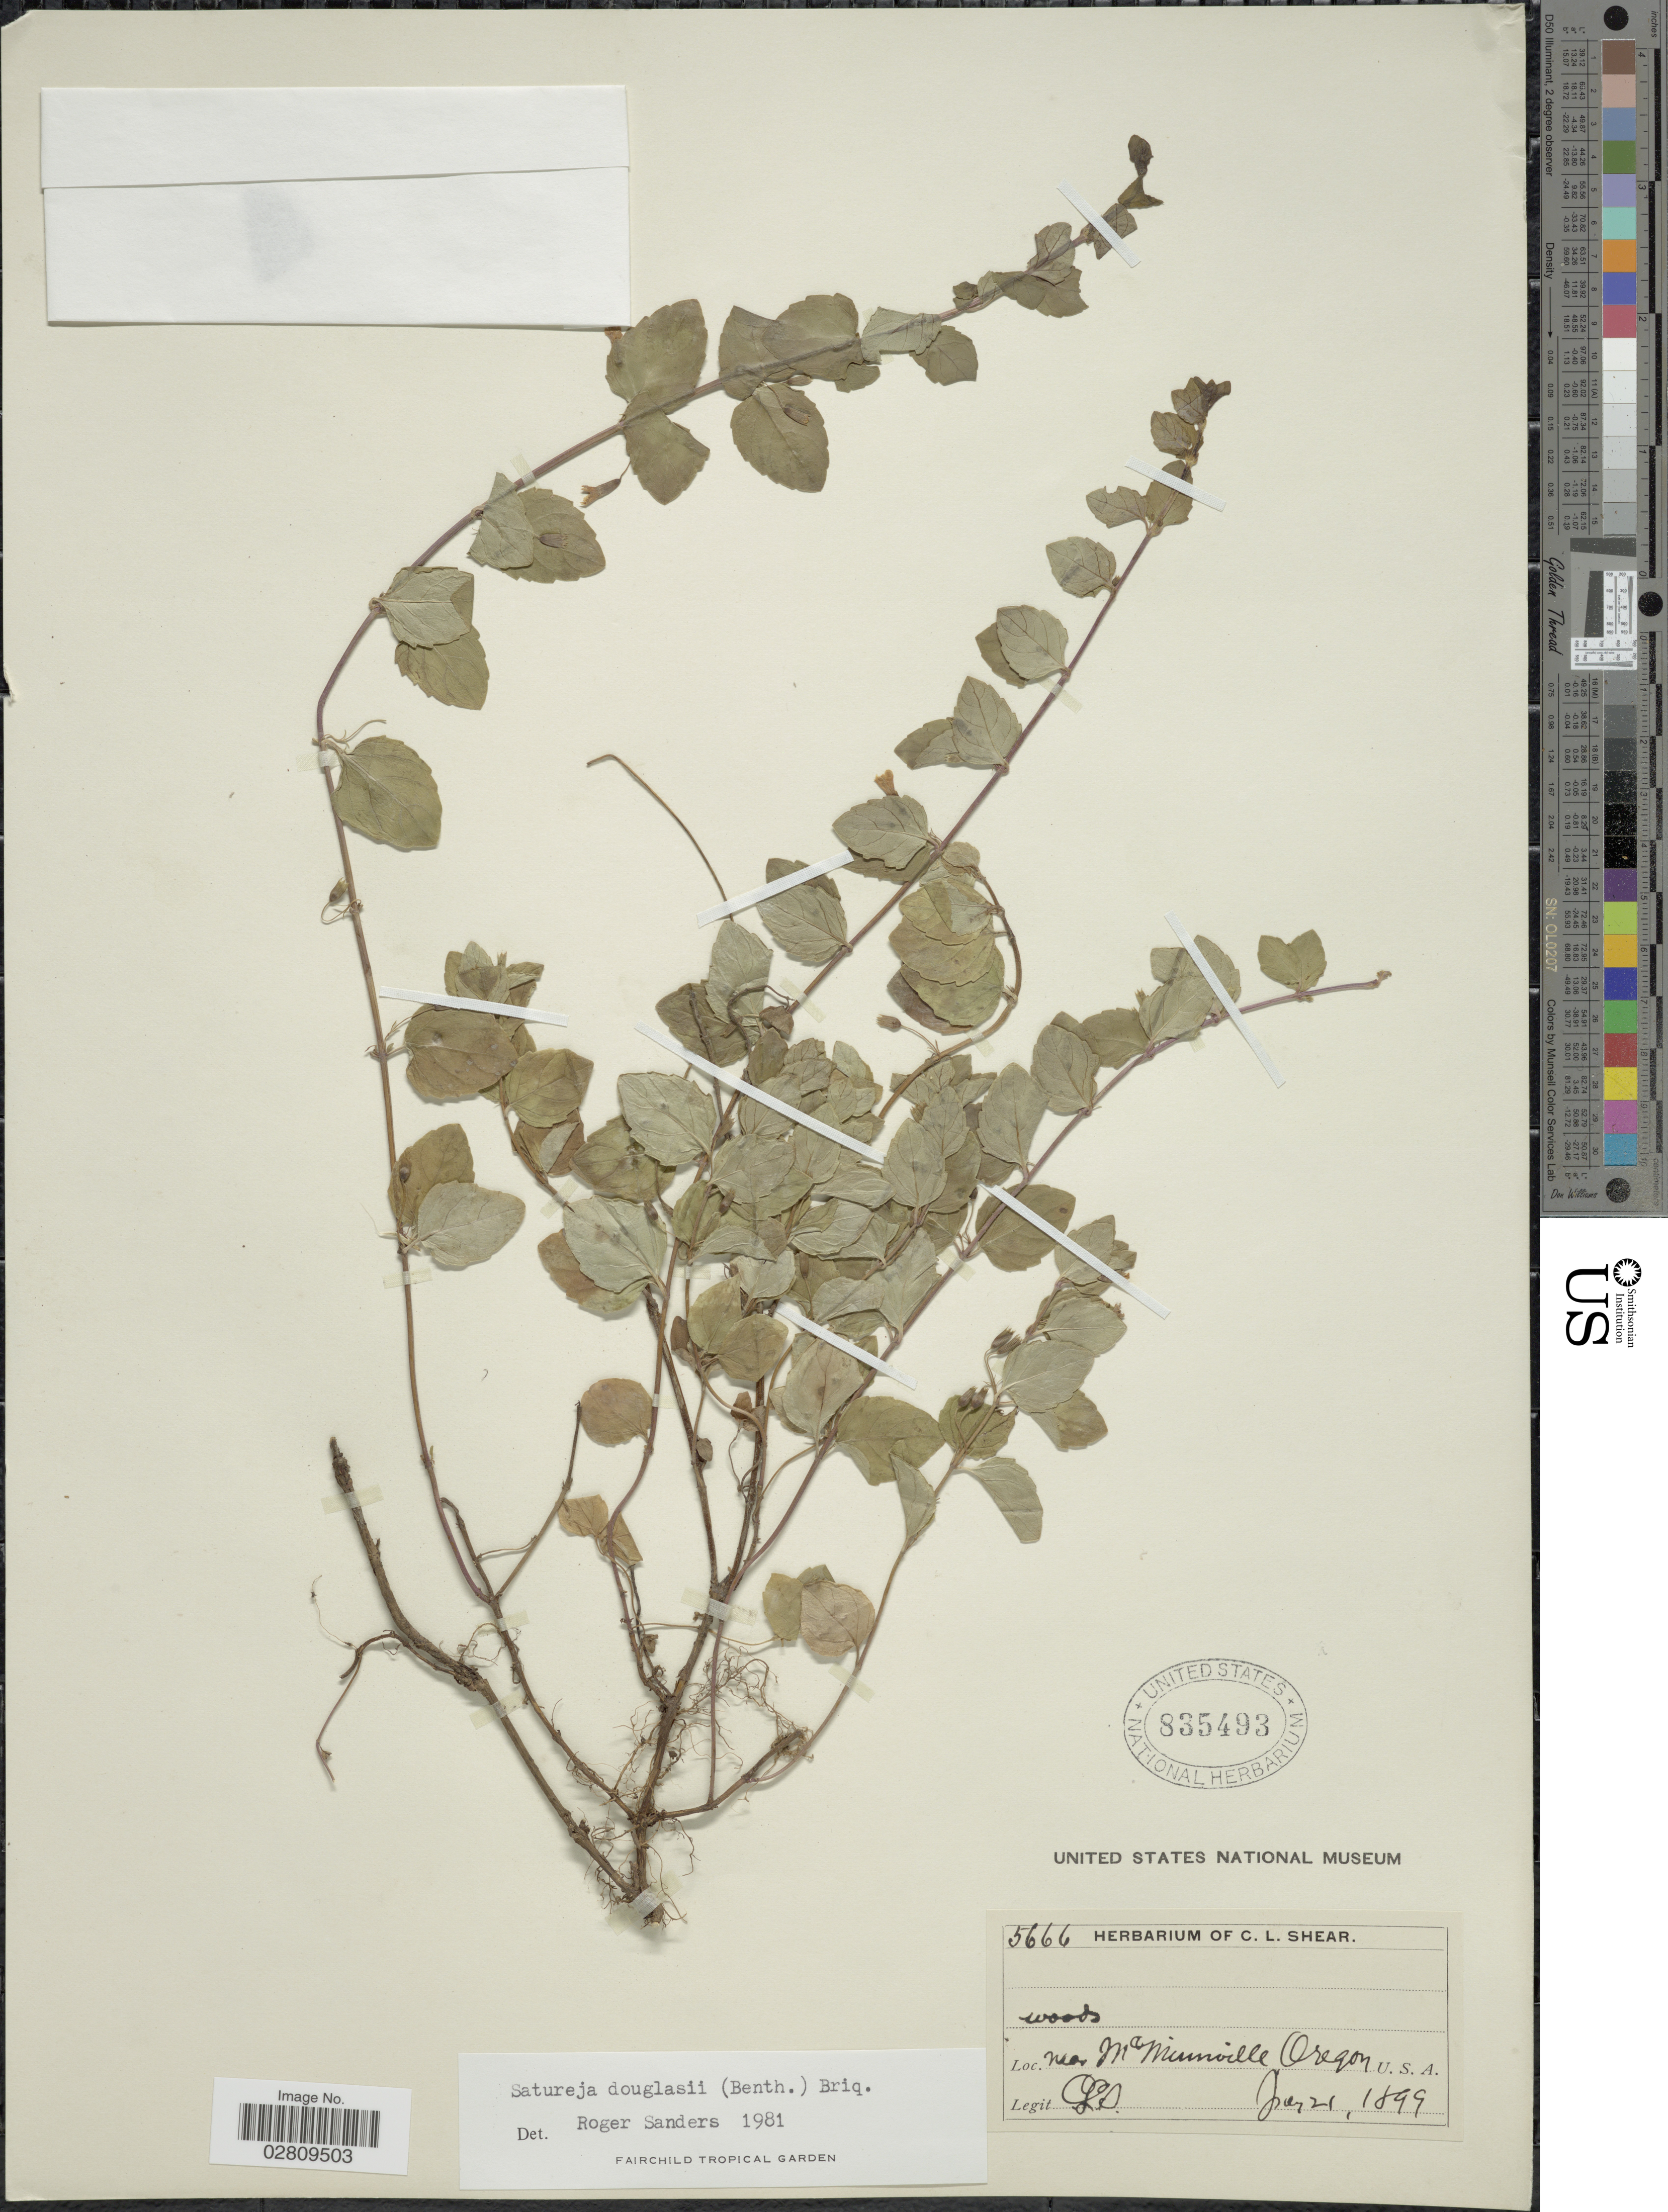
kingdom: Plantae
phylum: Tracheophyta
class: Magnoliopsida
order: Lamiales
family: Lamiaceae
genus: Micromeria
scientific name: Micromeria douglasii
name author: Benth.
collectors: C. L. Shear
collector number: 5666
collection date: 1899-07-21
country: United States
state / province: Oregon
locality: Near McMinnville.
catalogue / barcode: US 835493